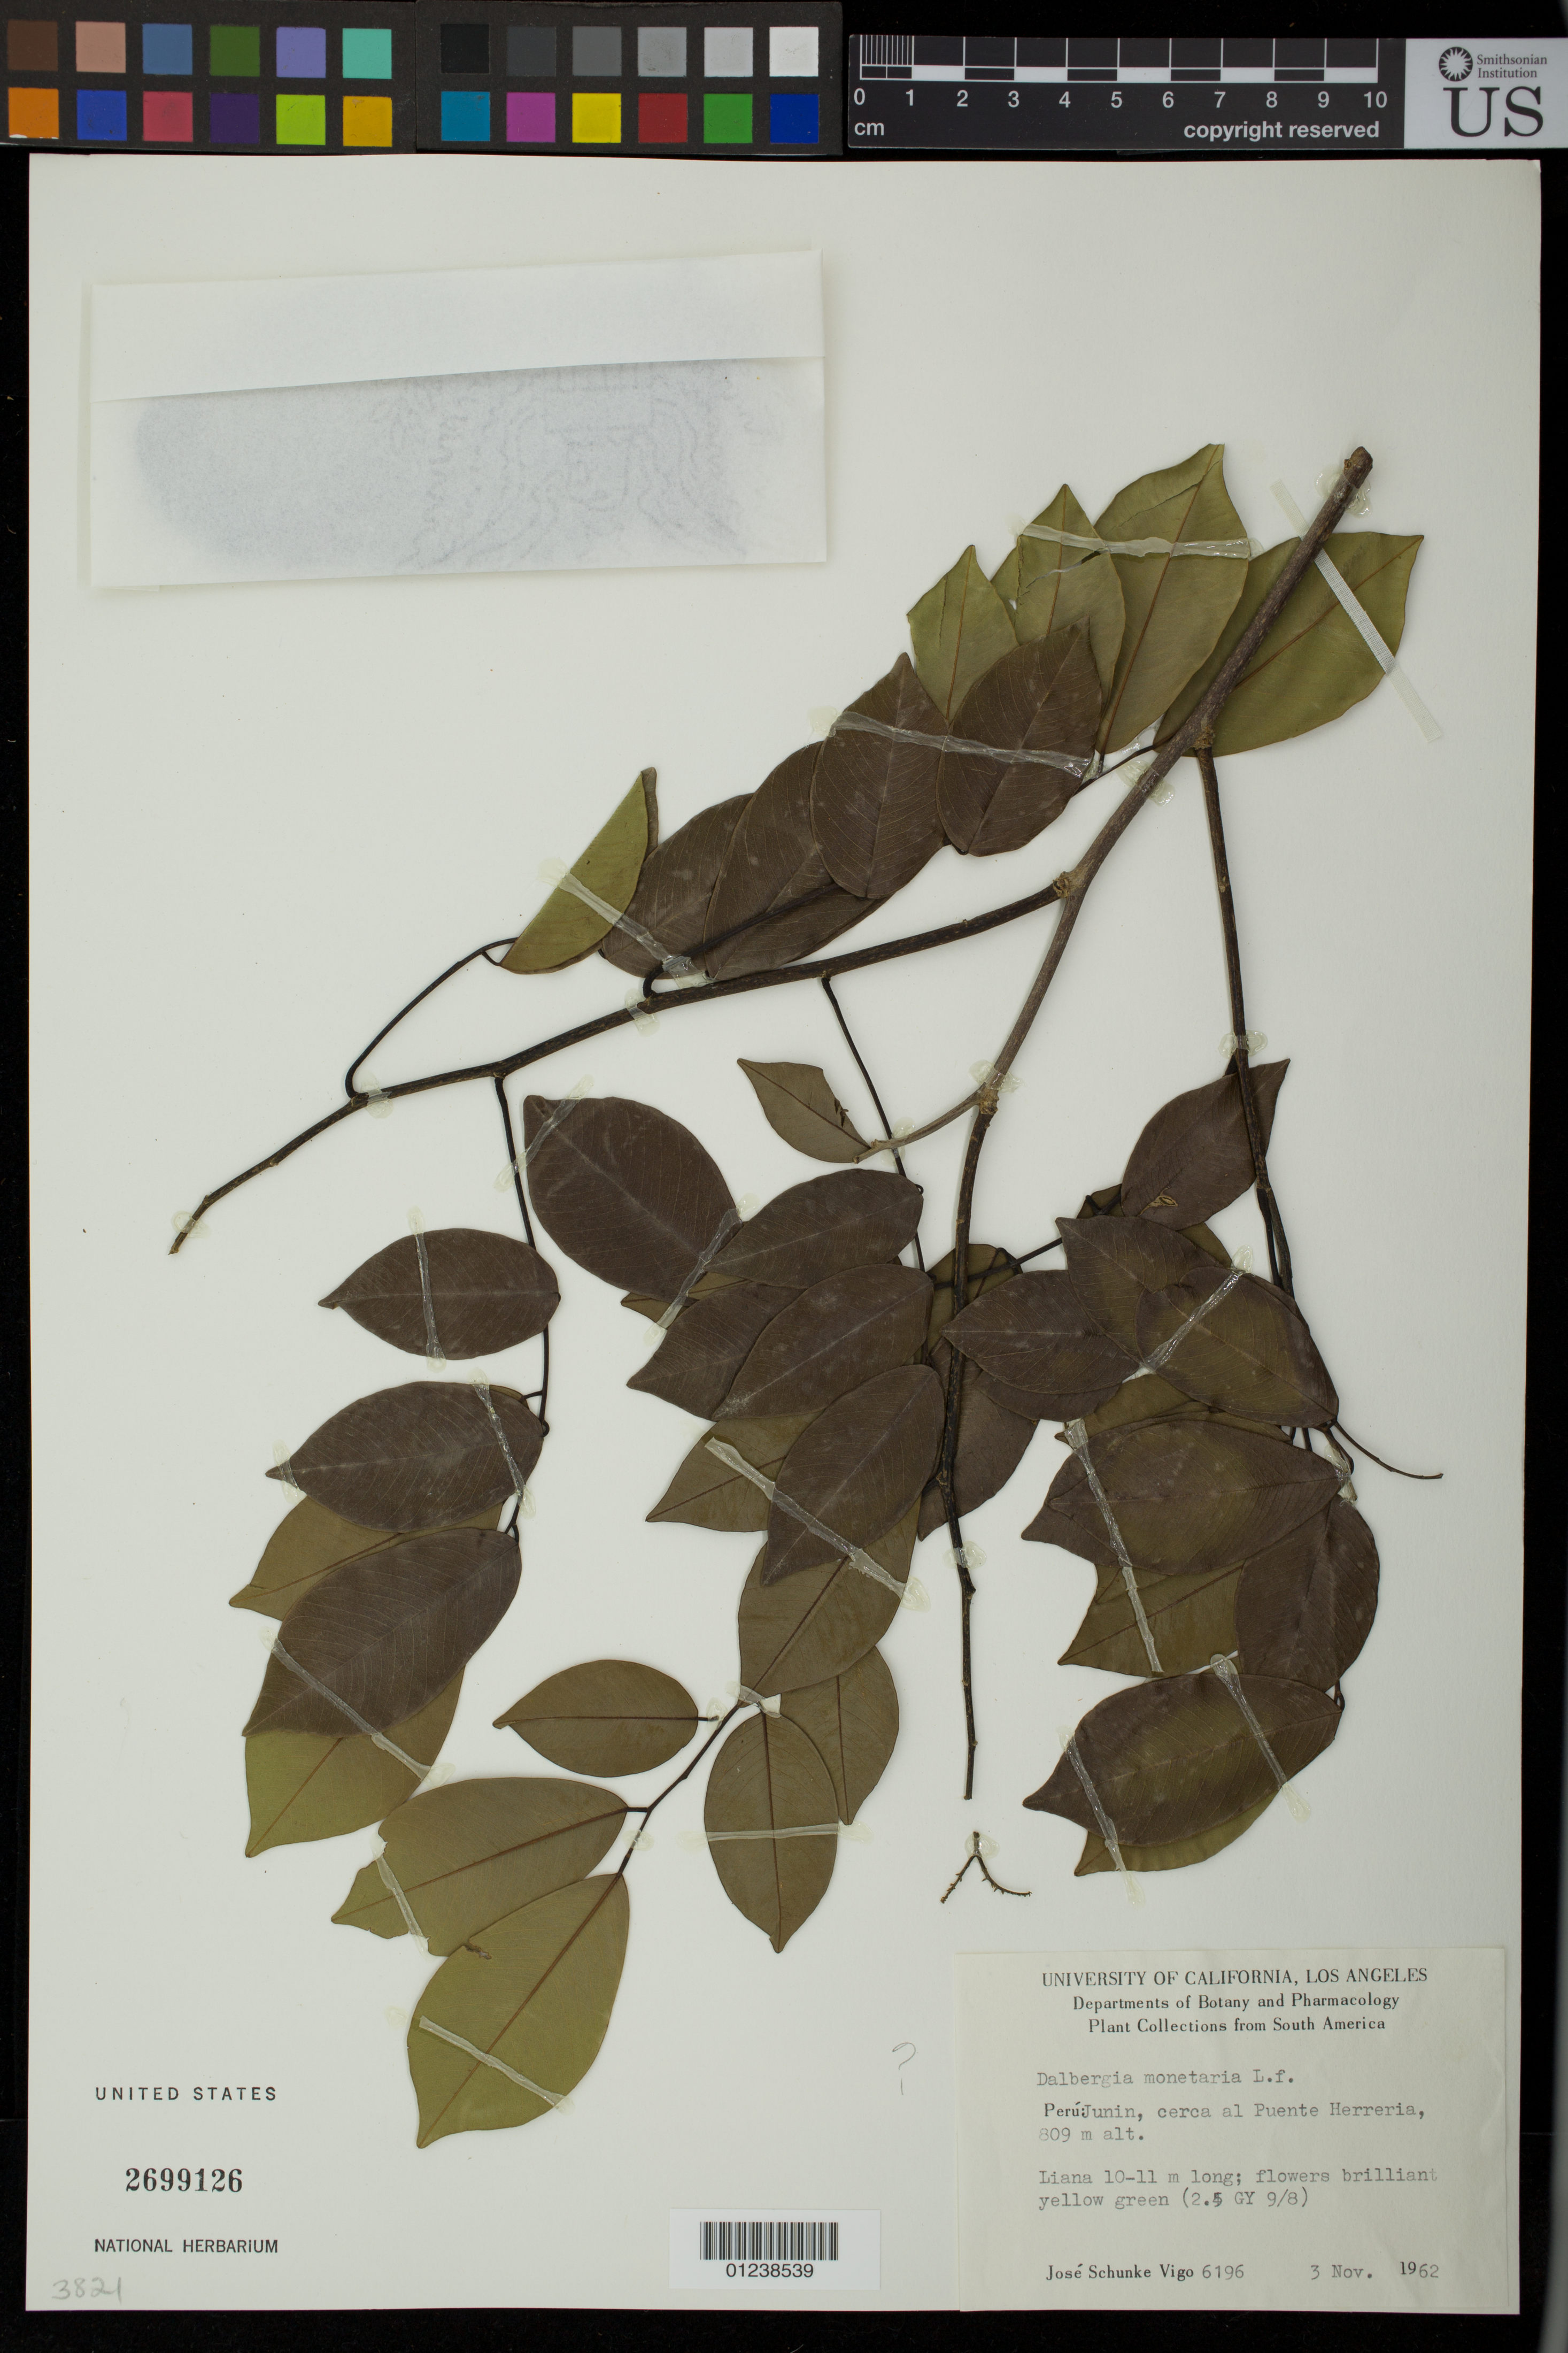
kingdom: Plantae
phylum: Tracheophyta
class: Magnoliopsida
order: Fabales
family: Fabaceae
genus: Dalbergia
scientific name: Dalbergia sp.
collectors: J. Schunke Vigo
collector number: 6196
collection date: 1962-11-03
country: Peru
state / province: Junín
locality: Cerca al Puenta Herreria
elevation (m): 809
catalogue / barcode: US 2699126